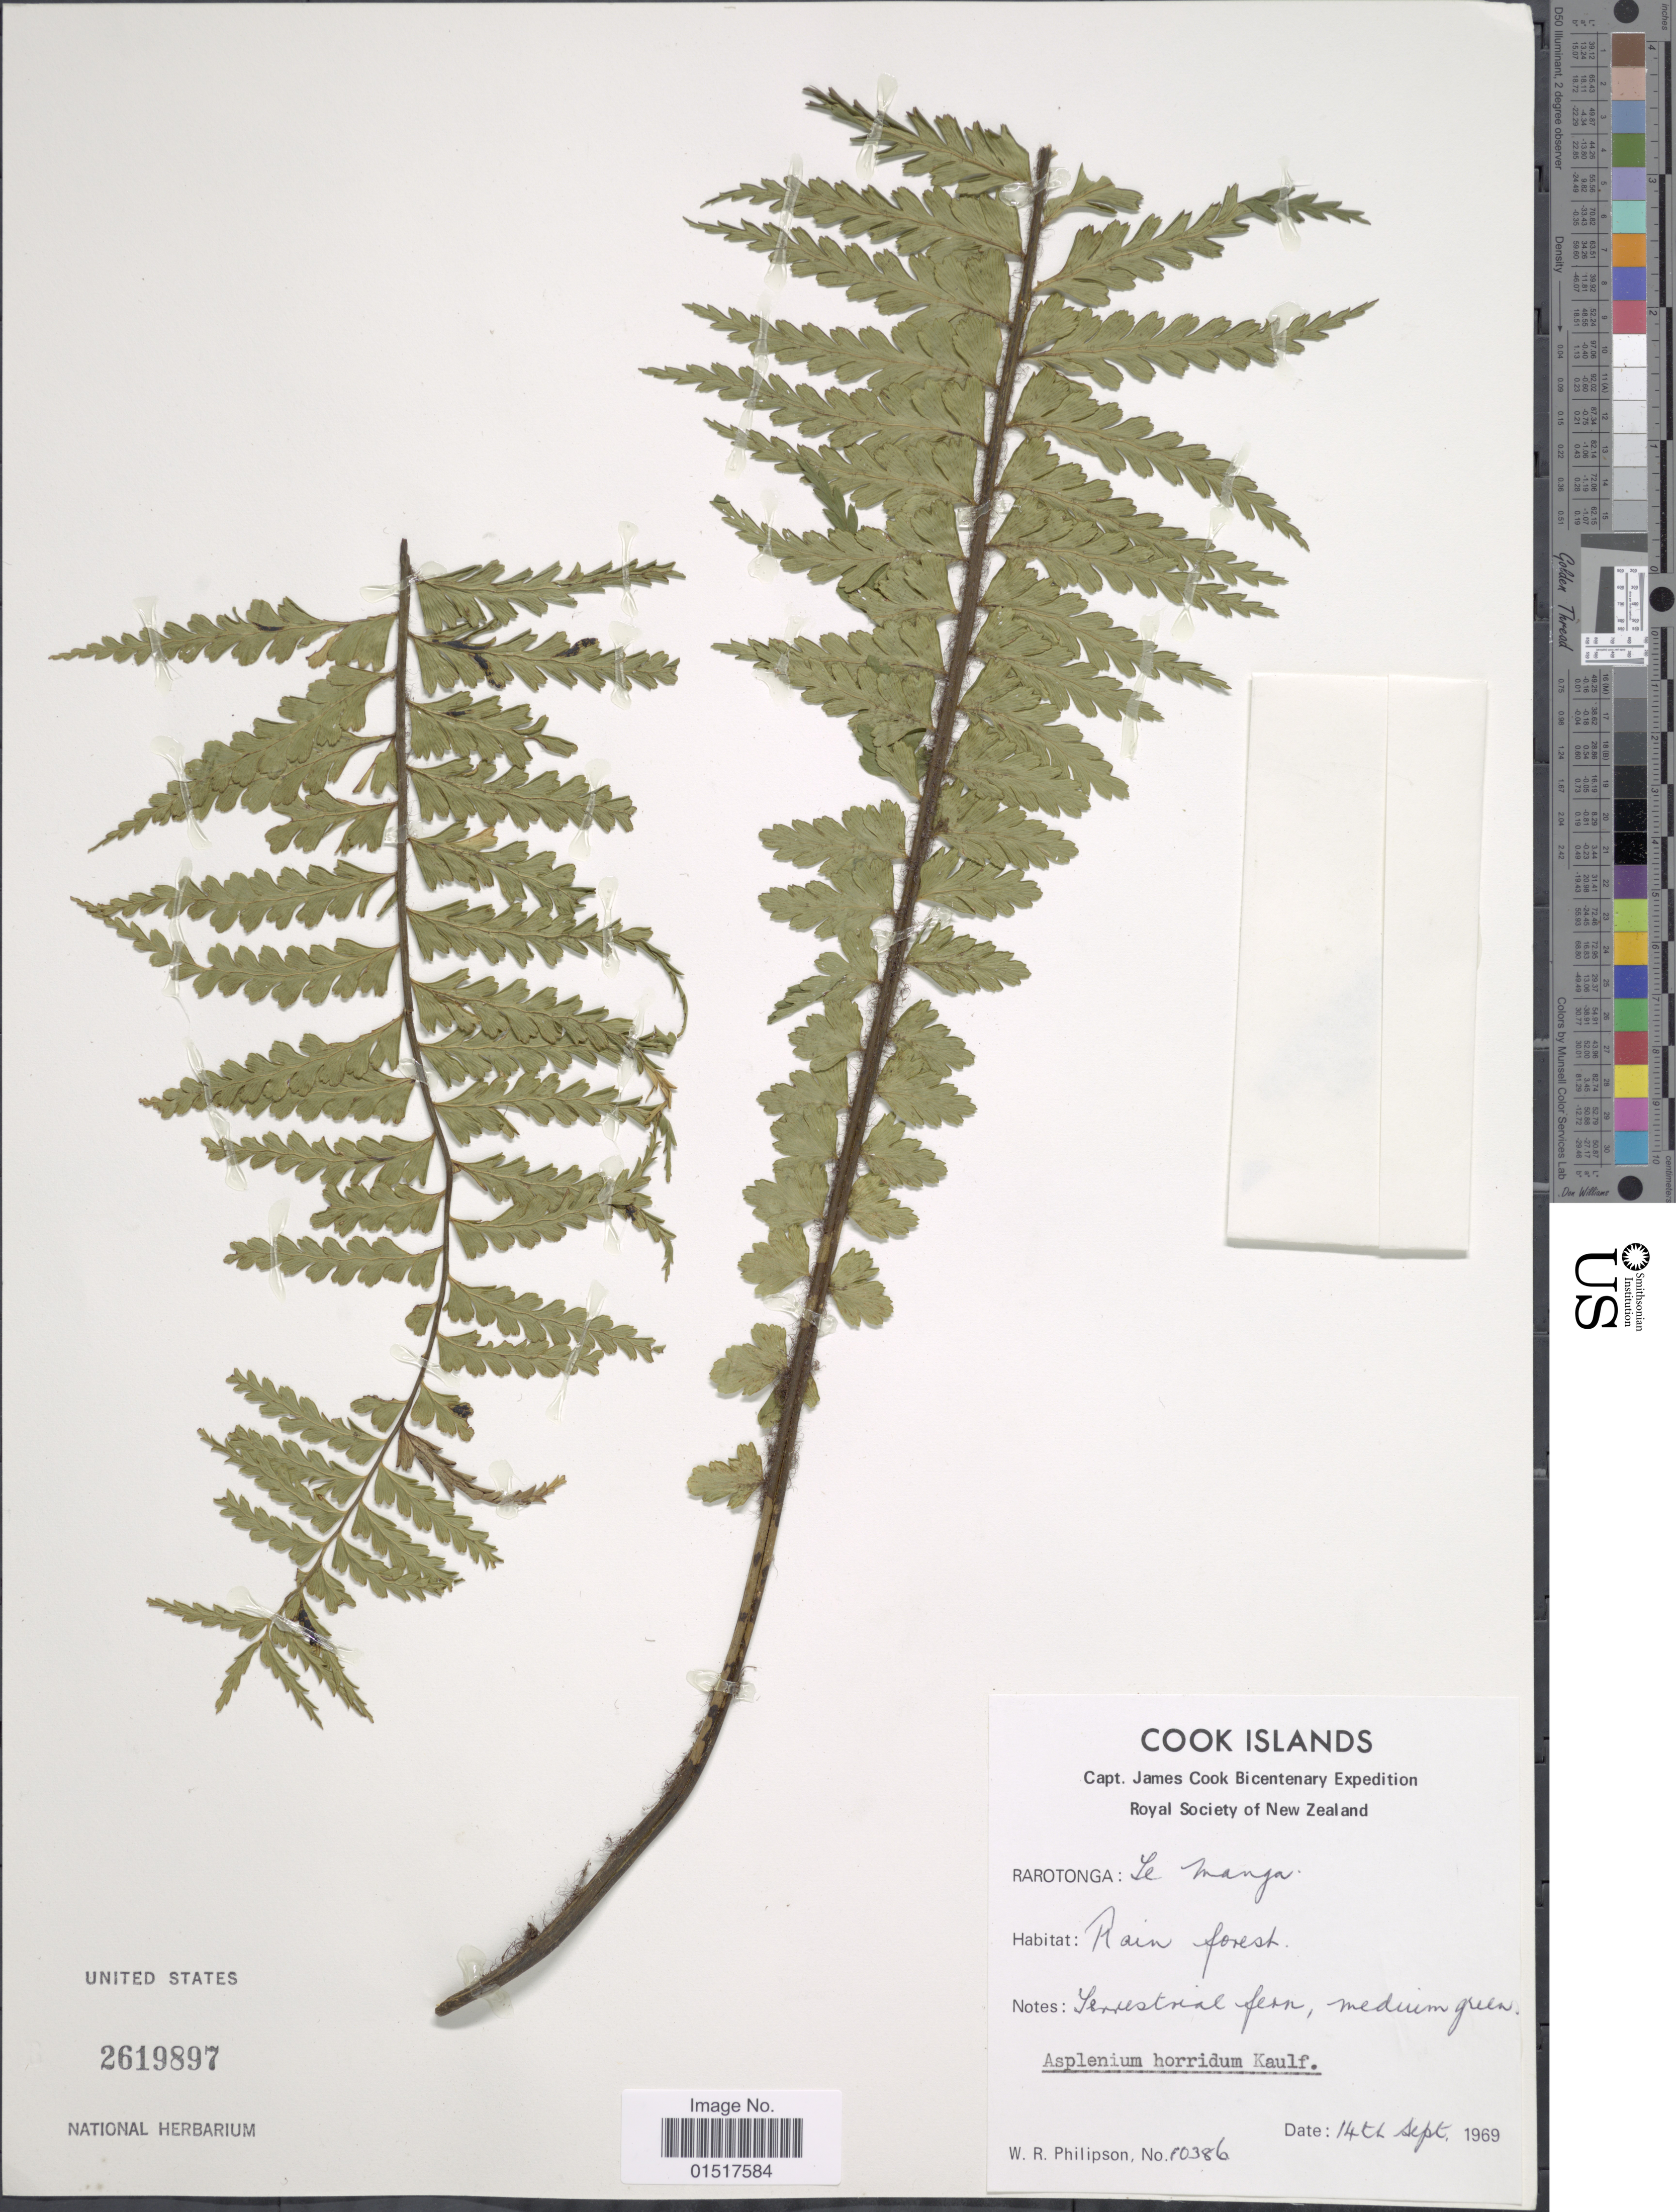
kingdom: Plantae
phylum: Tracheophyta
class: Polypodiopsida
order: Polypodiales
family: Aspleniaceae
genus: Asplenium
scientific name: Asplenium horridum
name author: Kaulf.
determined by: Salgado, A. E.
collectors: W. R. Philipson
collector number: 10386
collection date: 1969-09-14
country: Cook Islands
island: Rarotonga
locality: Rarotonga: Le Manga.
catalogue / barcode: US 2619897